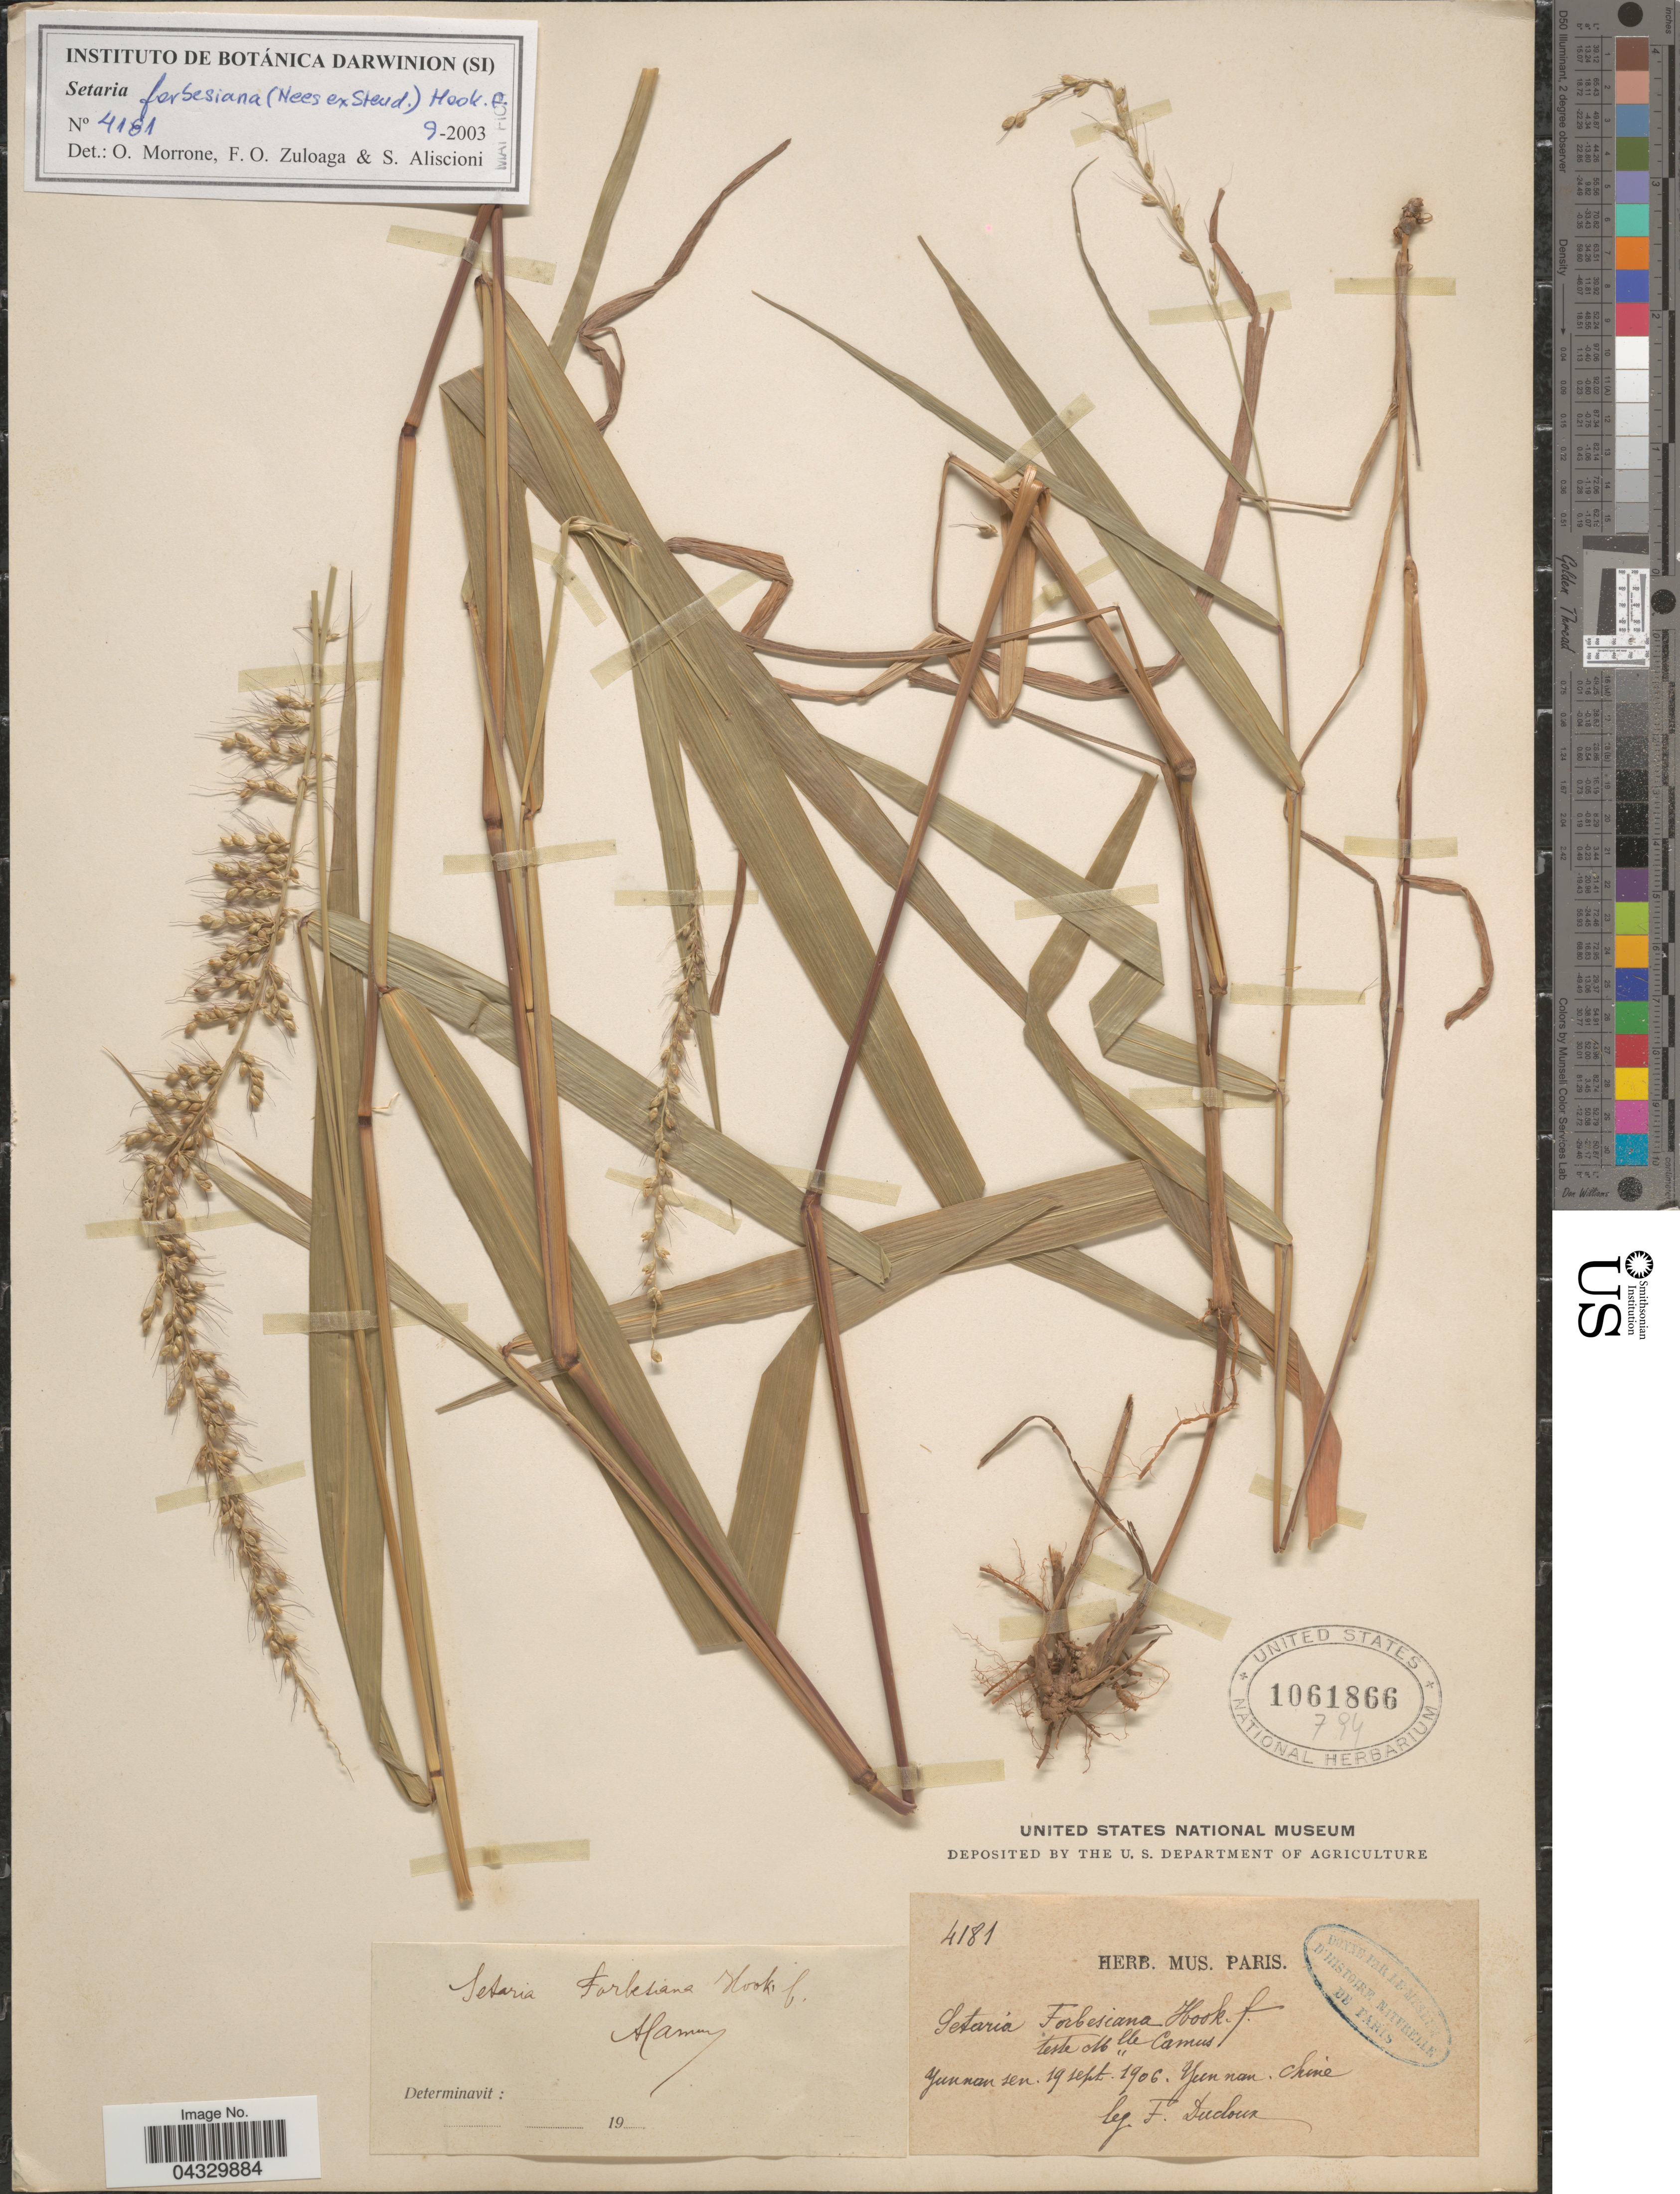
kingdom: Plantae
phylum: Tracheophyta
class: Liliopsida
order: Poales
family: Poaceae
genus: Setaria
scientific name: Setaria forbesiana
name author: (Nees ex Steud.) Hook. f.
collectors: F. Ducloux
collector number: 4181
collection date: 1906-09-19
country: China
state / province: Yunnan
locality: Yunnan sen. Yun nan. Chine.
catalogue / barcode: US 1061866